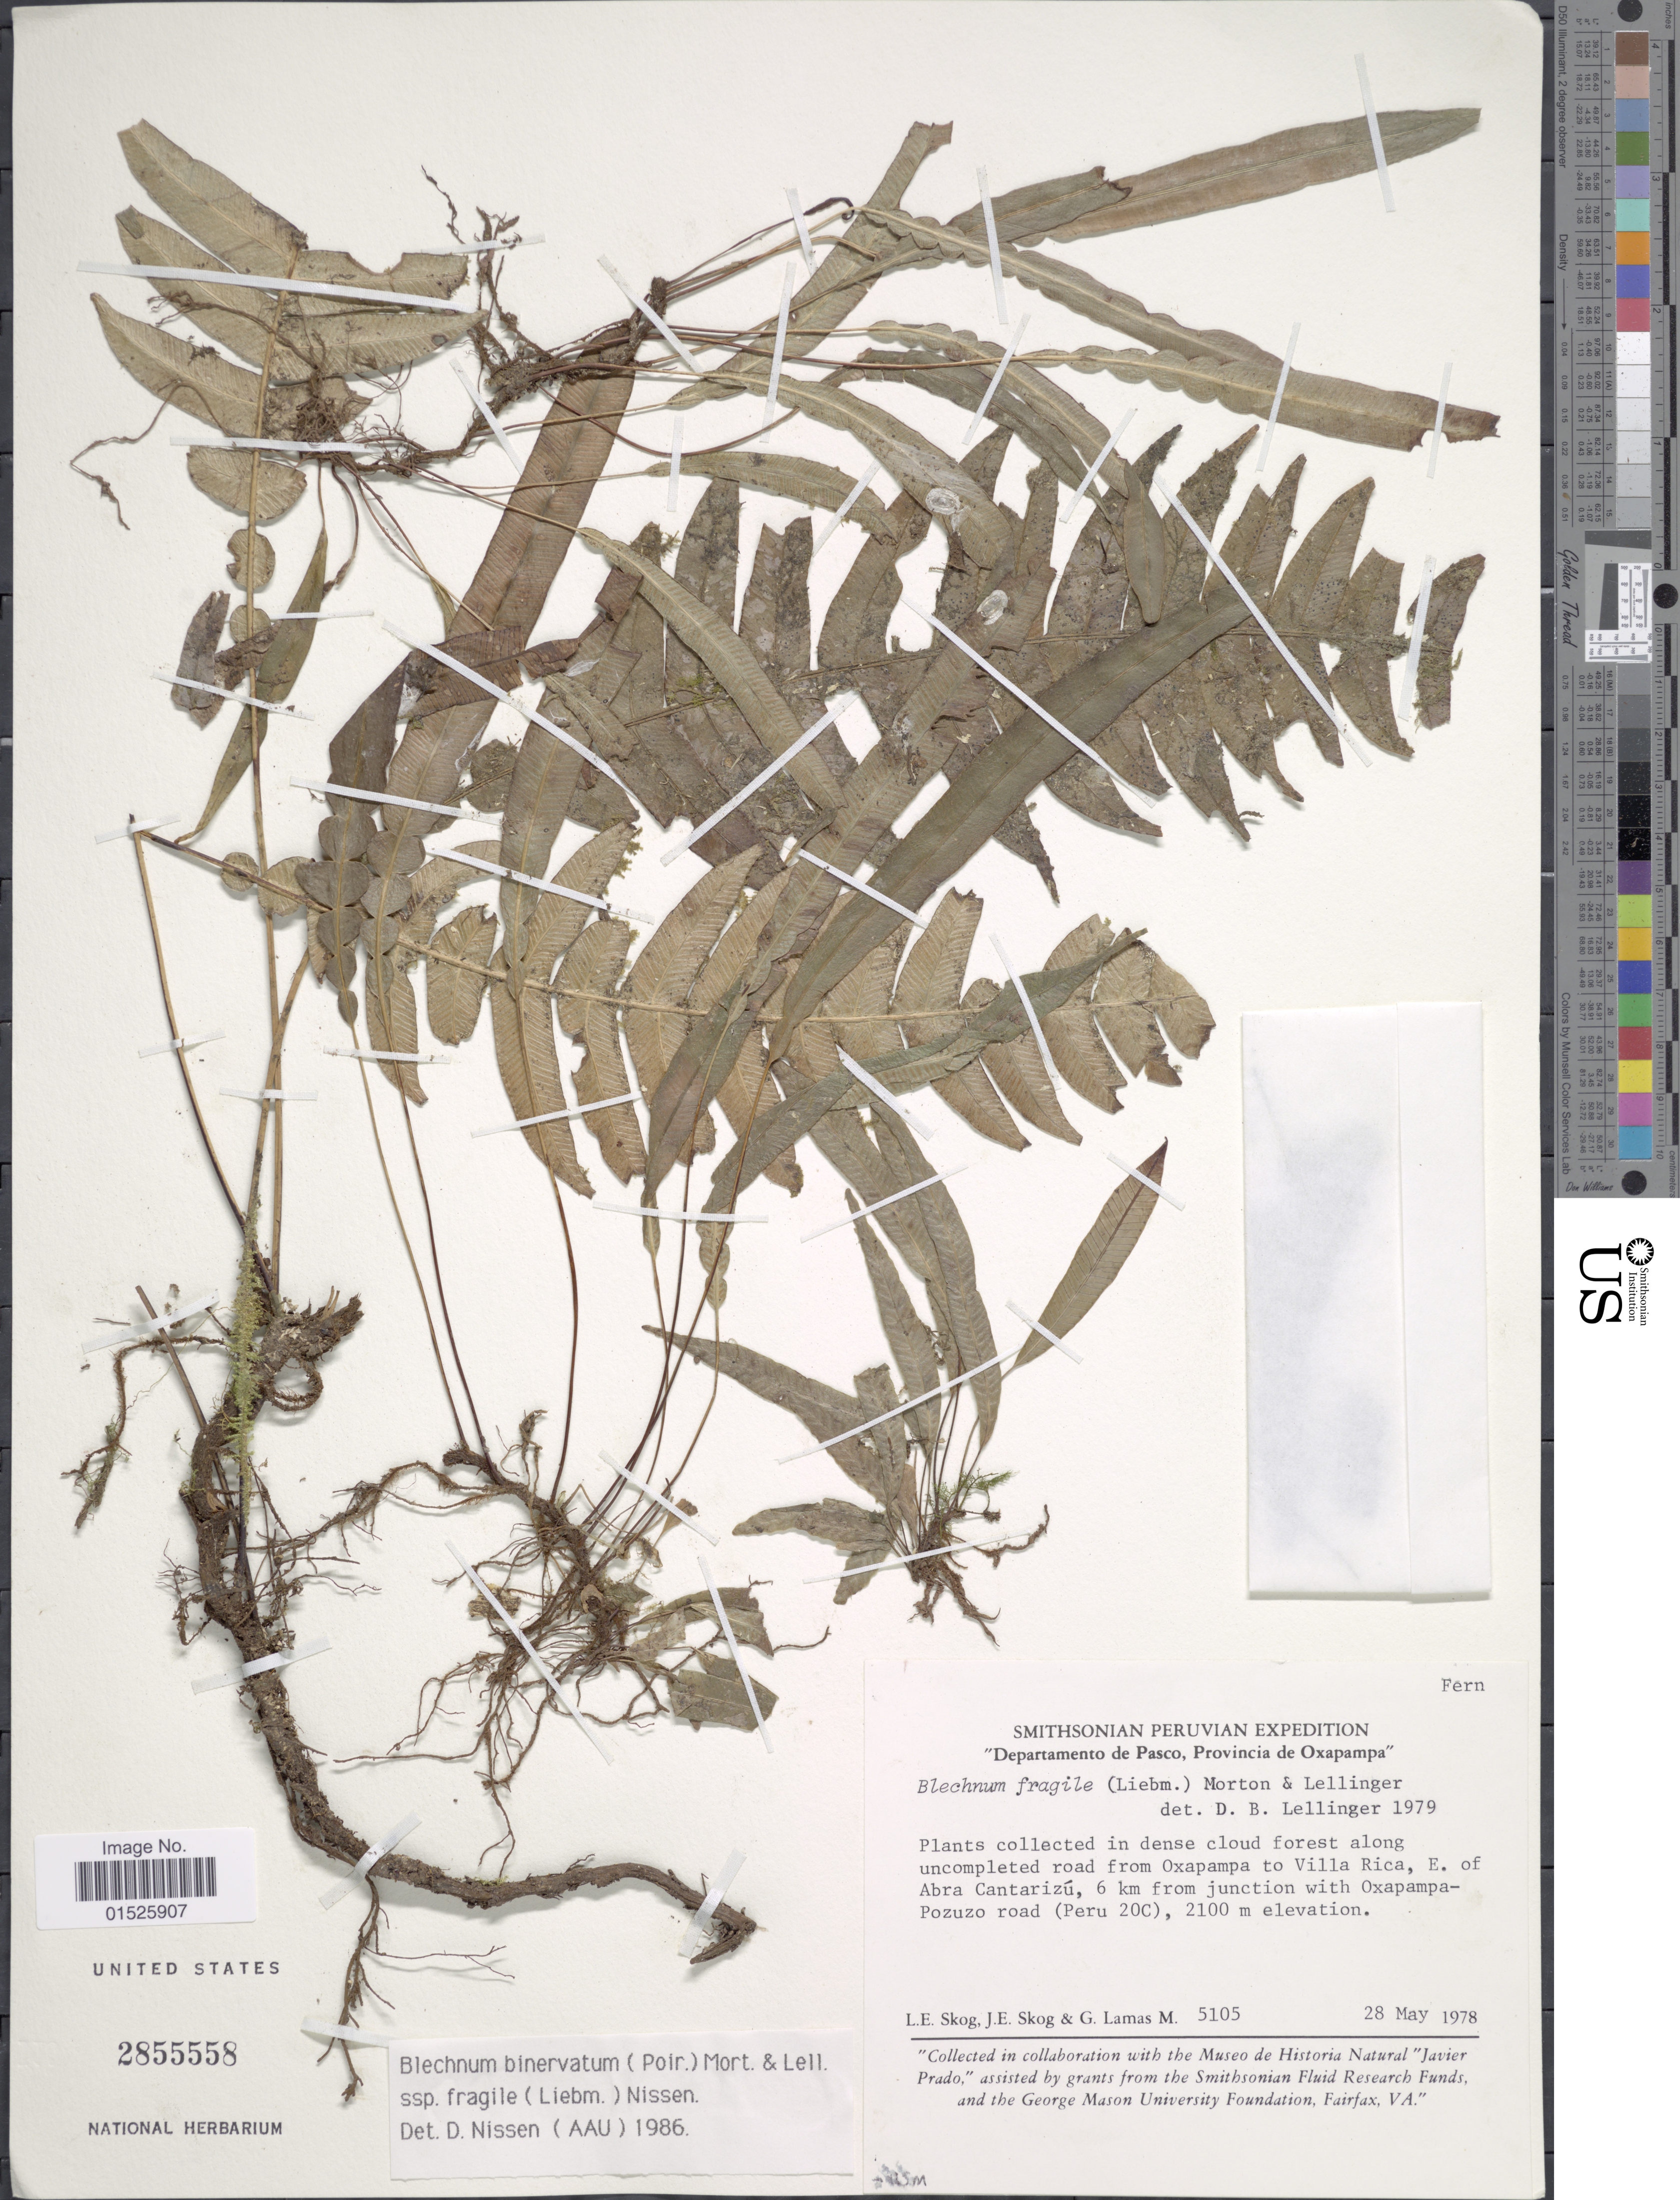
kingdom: Plantae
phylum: Tracheophyta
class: Polypodiopsida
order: Polypodiales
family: Blechnaceae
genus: Blechnum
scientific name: Blechnum fragile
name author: (Liebm.) C.V. Morton & Lellinger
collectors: L. E. Skog, J. E. Skog & G. Lamas M.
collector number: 5105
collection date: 1978-03-28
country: Peru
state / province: Pasco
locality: Provincia de Oxapampa. Along uncompleted road from Oxapampa to Villa Rica, E. of Abra Cantarizú. 6 km from junction with Oxapampa-Pozuzo road (Peru 20C)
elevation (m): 2100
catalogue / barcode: US 2855558